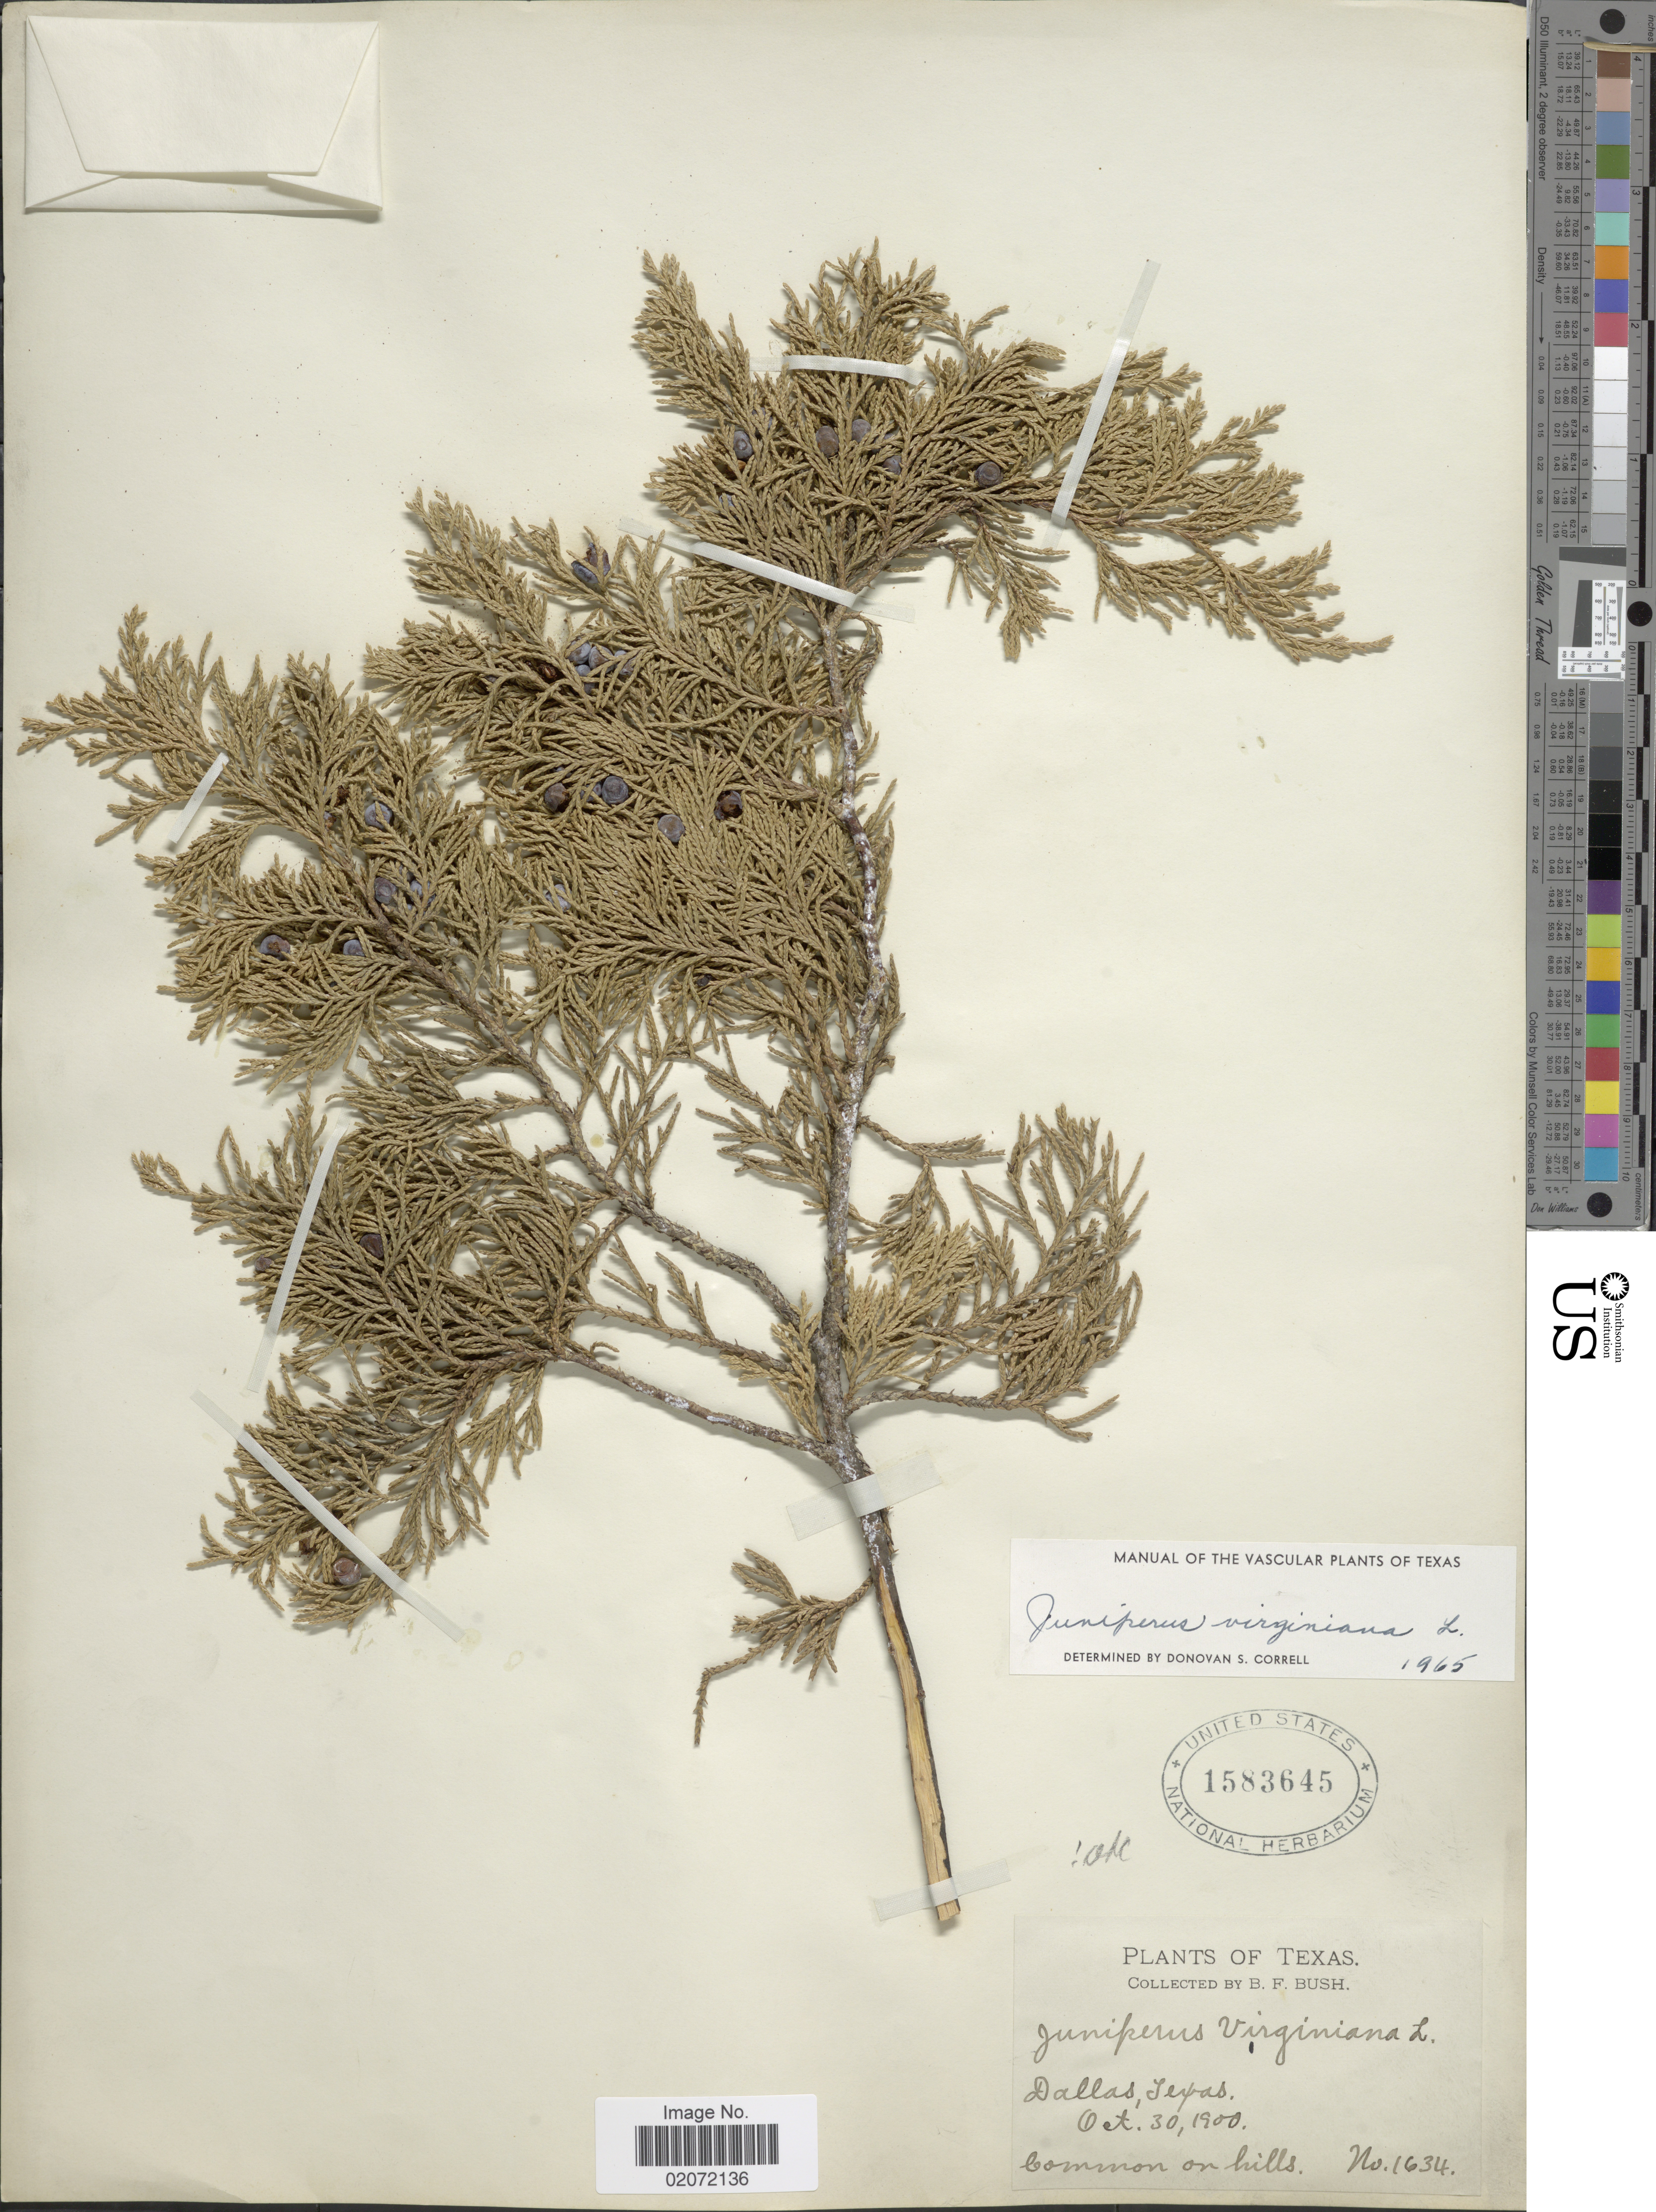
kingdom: Plantae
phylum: Tracheophyta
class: Pinopsida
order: Pinales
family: Cupressaceae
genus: Juniperus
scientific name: Juniperus virginiana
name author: L.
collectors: B. F. Bush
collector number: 1634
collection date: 1900-10-30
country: United States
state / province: Texas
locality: Texas. Dallas, Texas.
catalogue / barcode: US 1583645